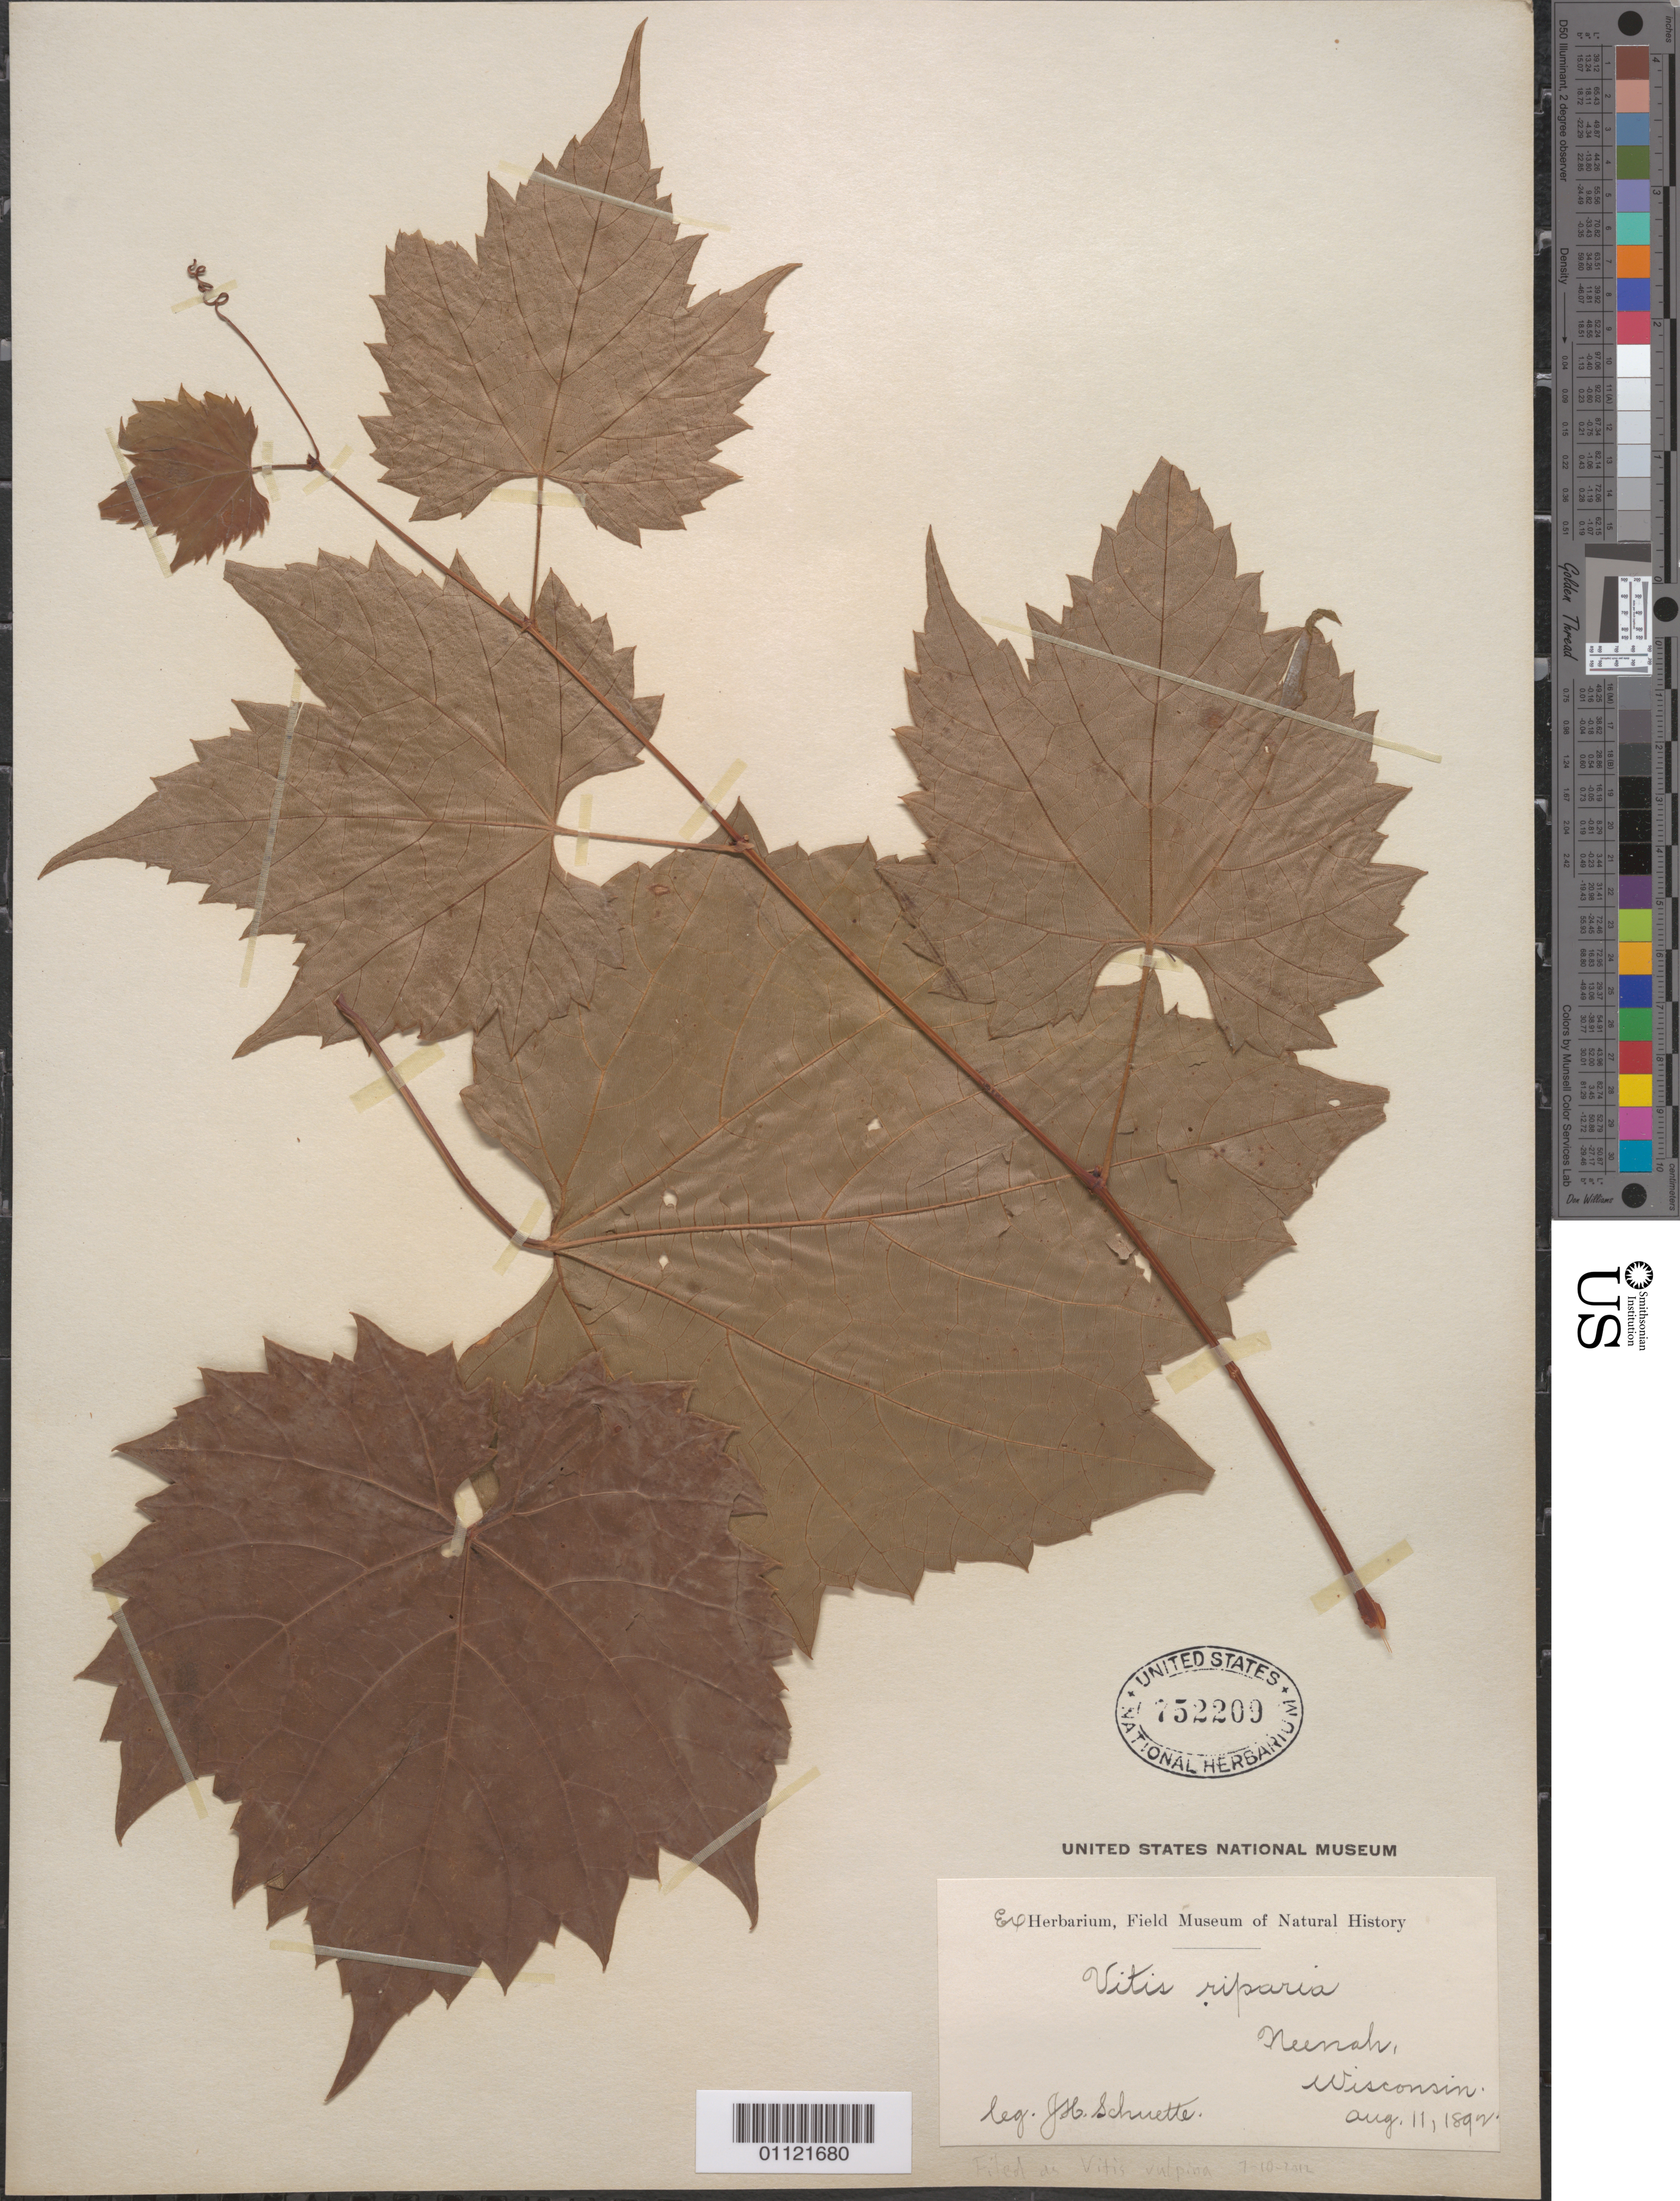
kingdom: Plantae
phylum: Tracheophyta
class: Magnoliopsida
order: Vitales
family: Vitaceae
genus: Vitis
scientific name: Vitis vulpina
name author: L.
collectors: J. Schuette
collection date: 1892-08-11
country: United States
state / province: Wisconsin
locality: Neenah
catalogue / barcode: US 752209